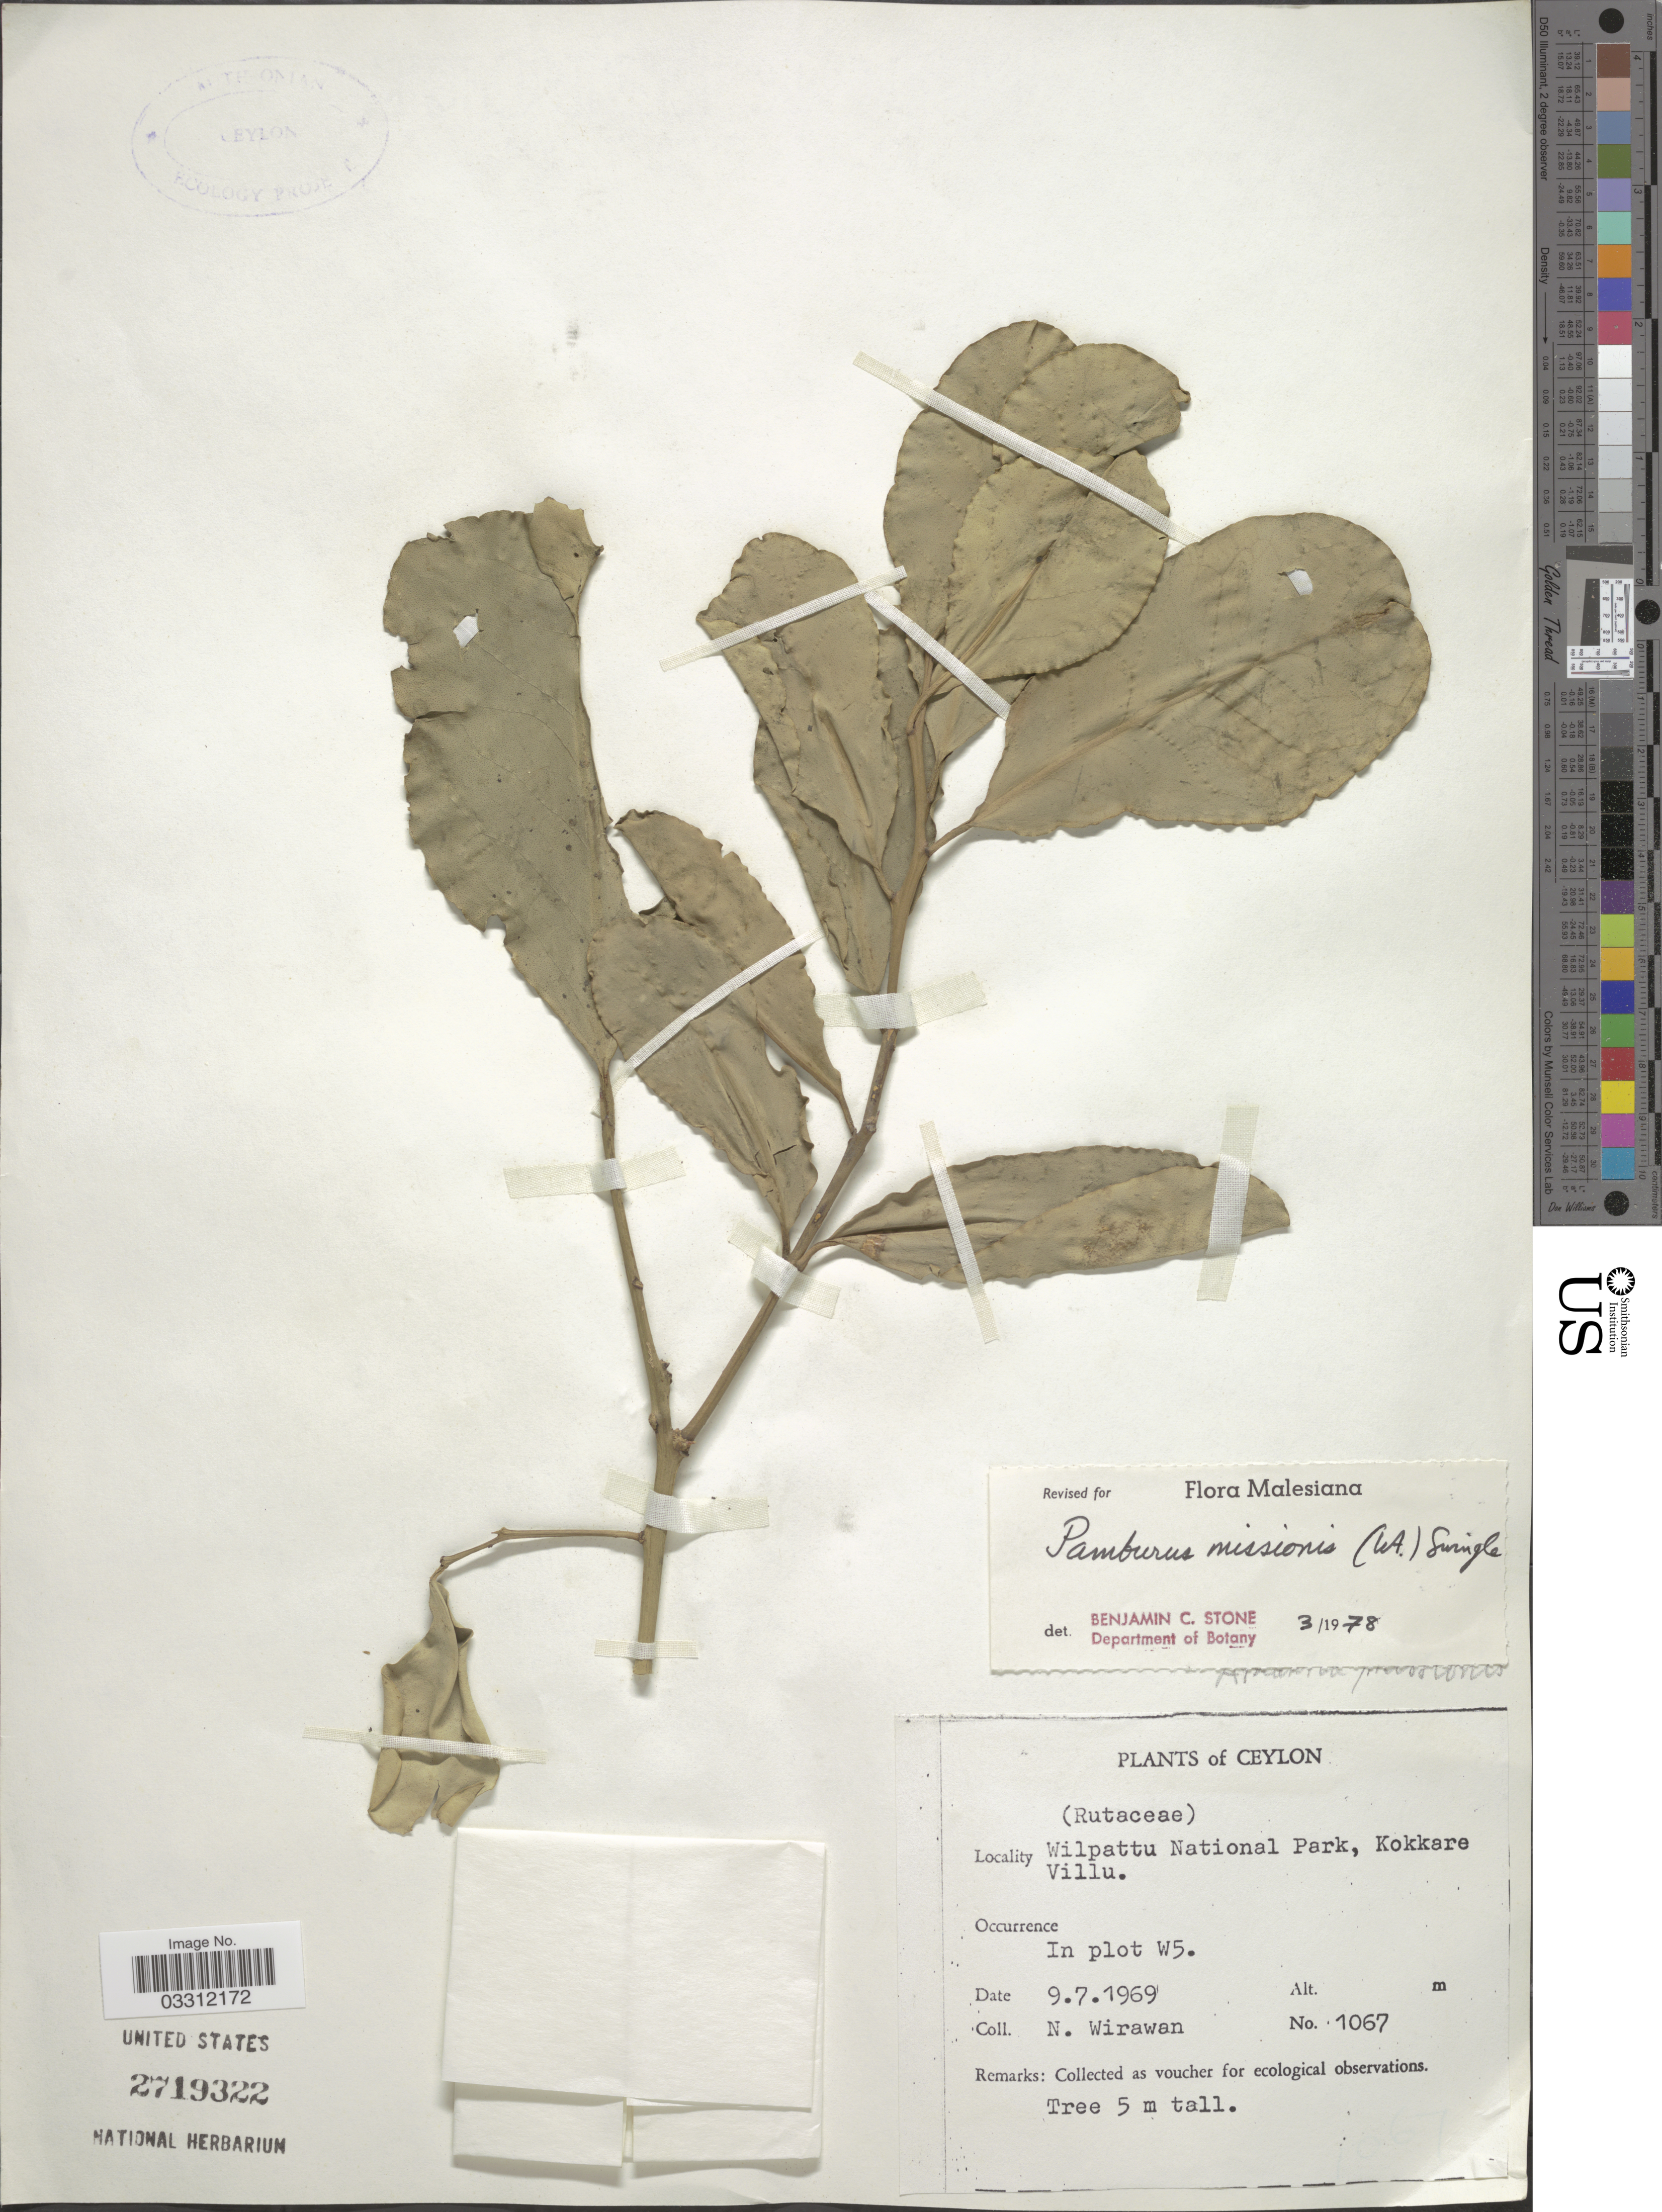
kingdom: Plantae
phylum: Tracheophyta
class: Magnoliopsida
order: Sapindales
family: Rutaceae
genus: Pamburus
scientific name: Pamburus missionis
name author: (Wight) Swingle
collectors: N. Wirawan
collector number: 1067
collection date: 1969-07-09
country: Sri Lanka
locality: Ceylon, Wilpattu National Park, Kokkare Villu.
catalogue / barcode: US 2719322